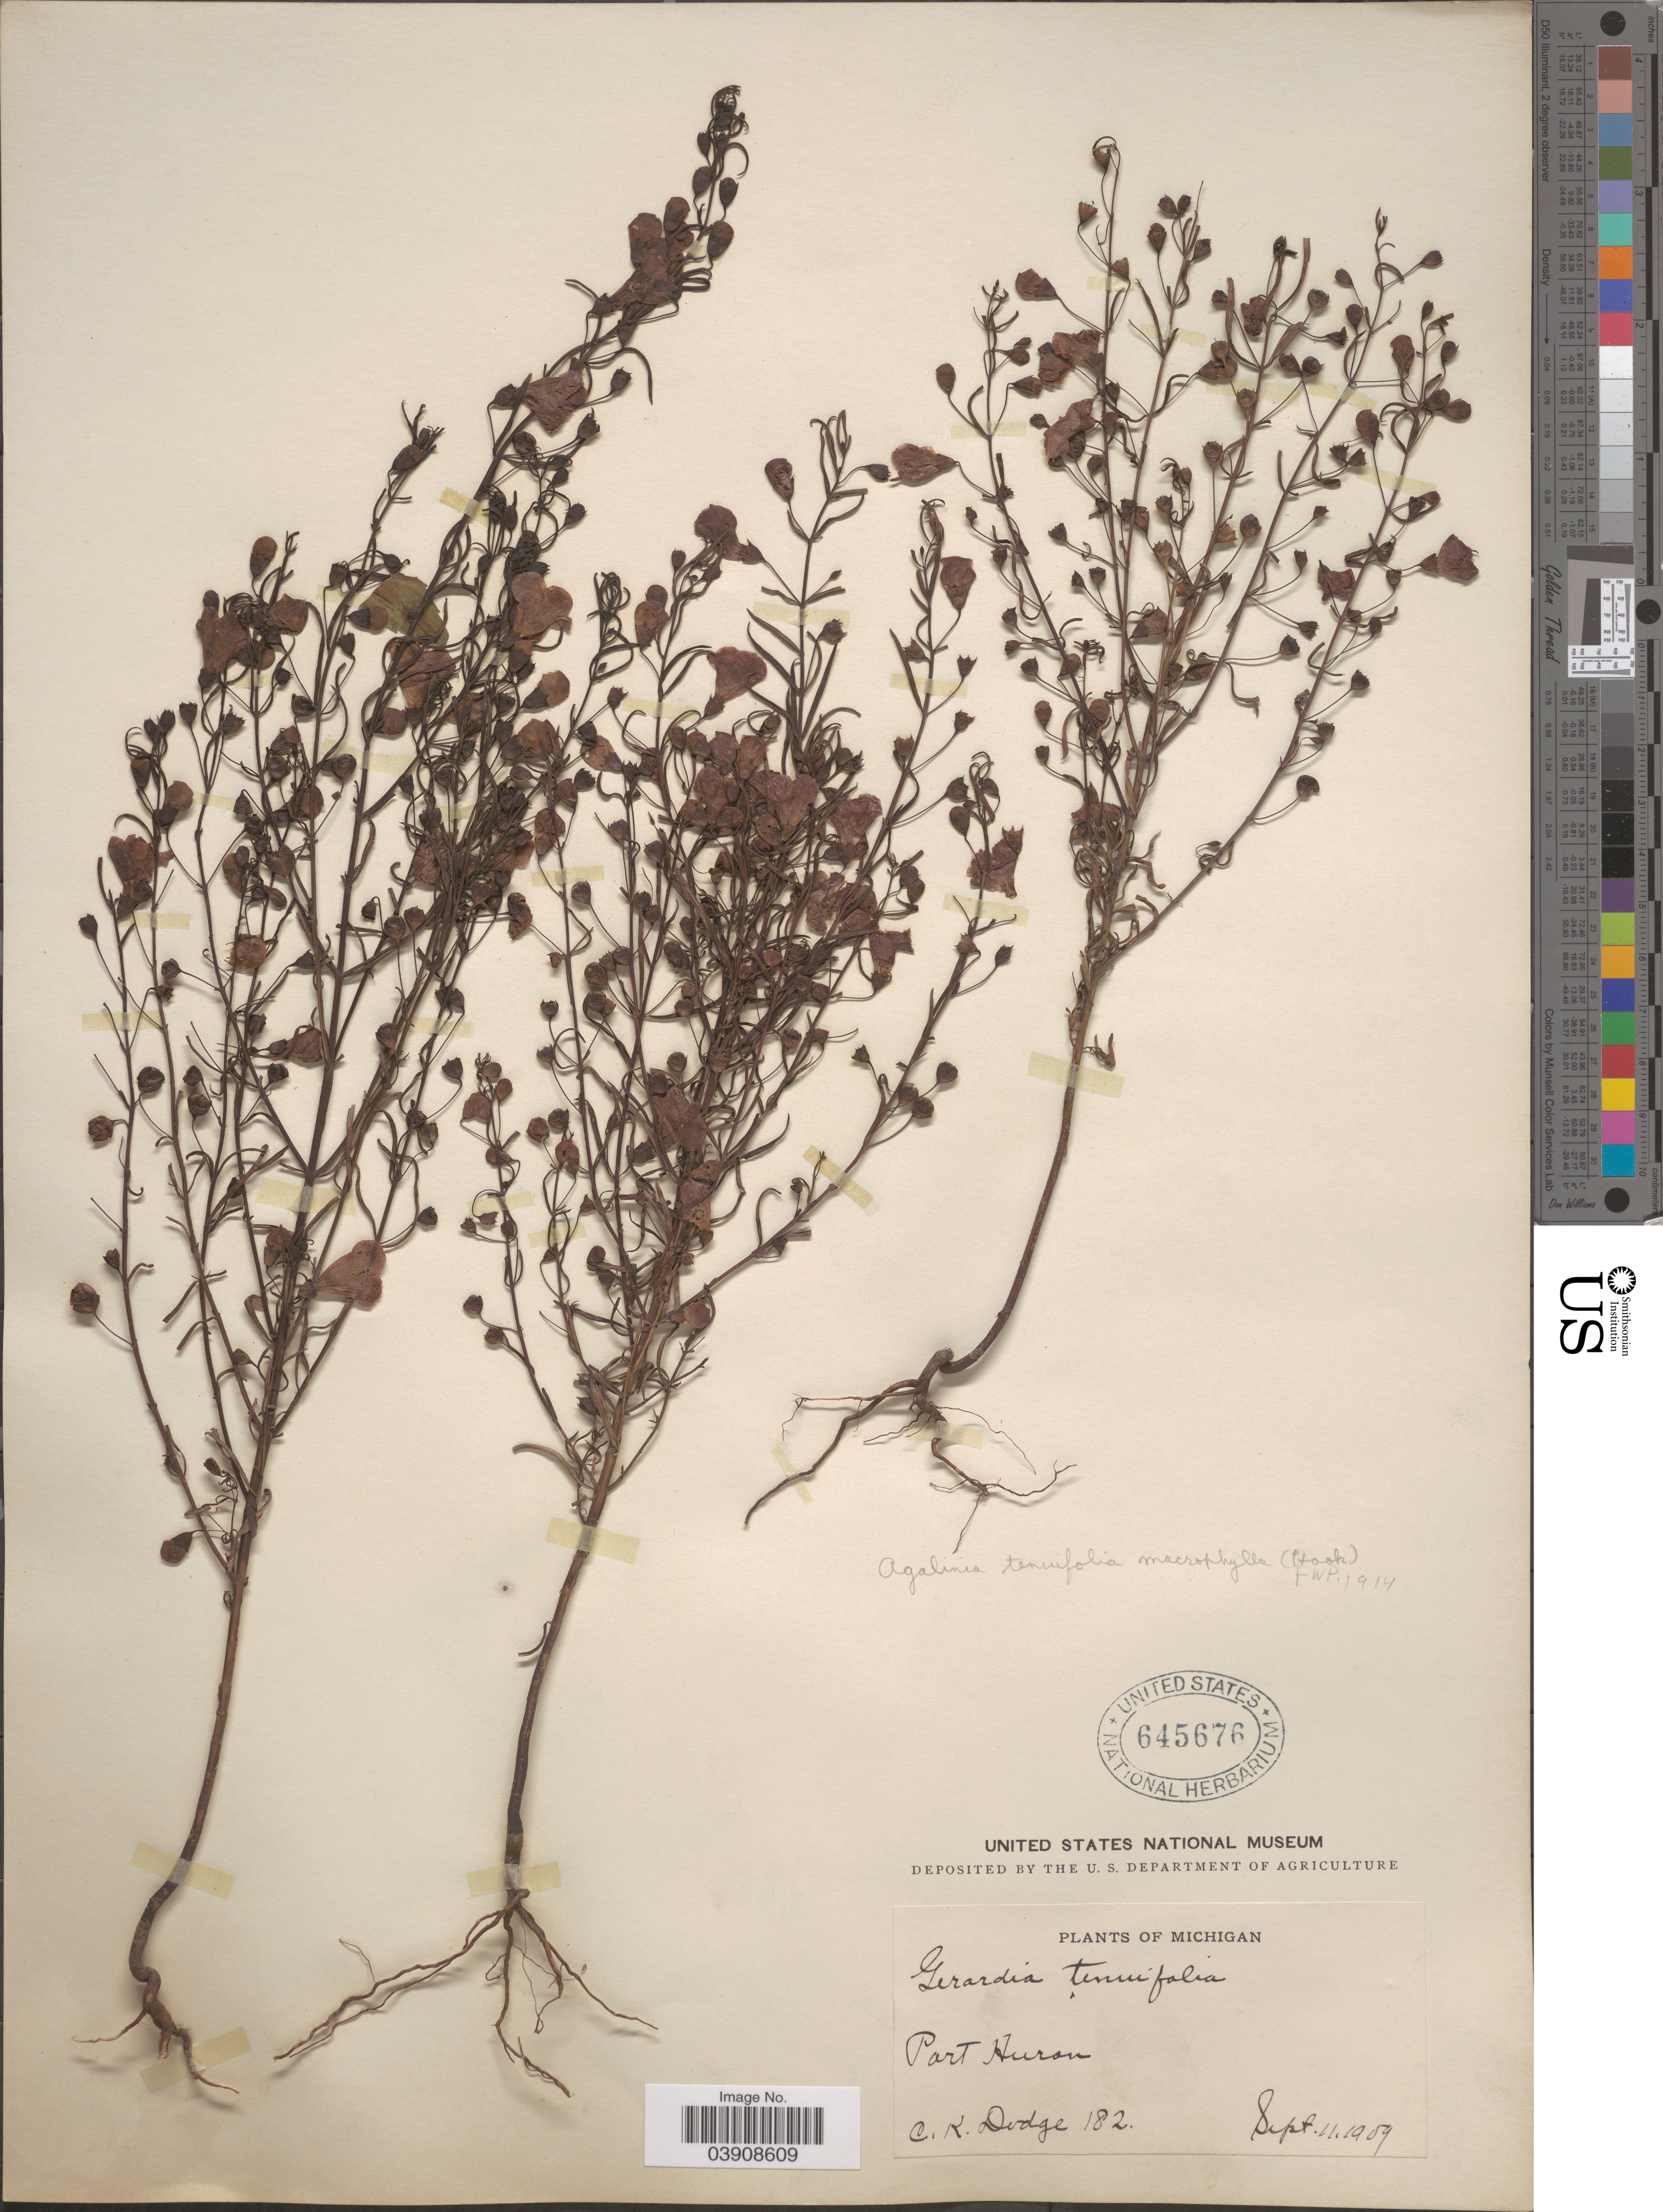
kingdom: Plantae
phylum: Tracheophyta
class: Magnoliopsida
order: Lamiales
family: Orobanchaceae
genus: Agalinis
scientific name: Agalinis tenuifolia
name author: (Vahl) Raf.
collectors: C. Dodge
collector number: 182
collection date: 1909-09-11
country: United States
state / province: Michigan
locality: Port Huron.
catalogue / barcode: US 645676